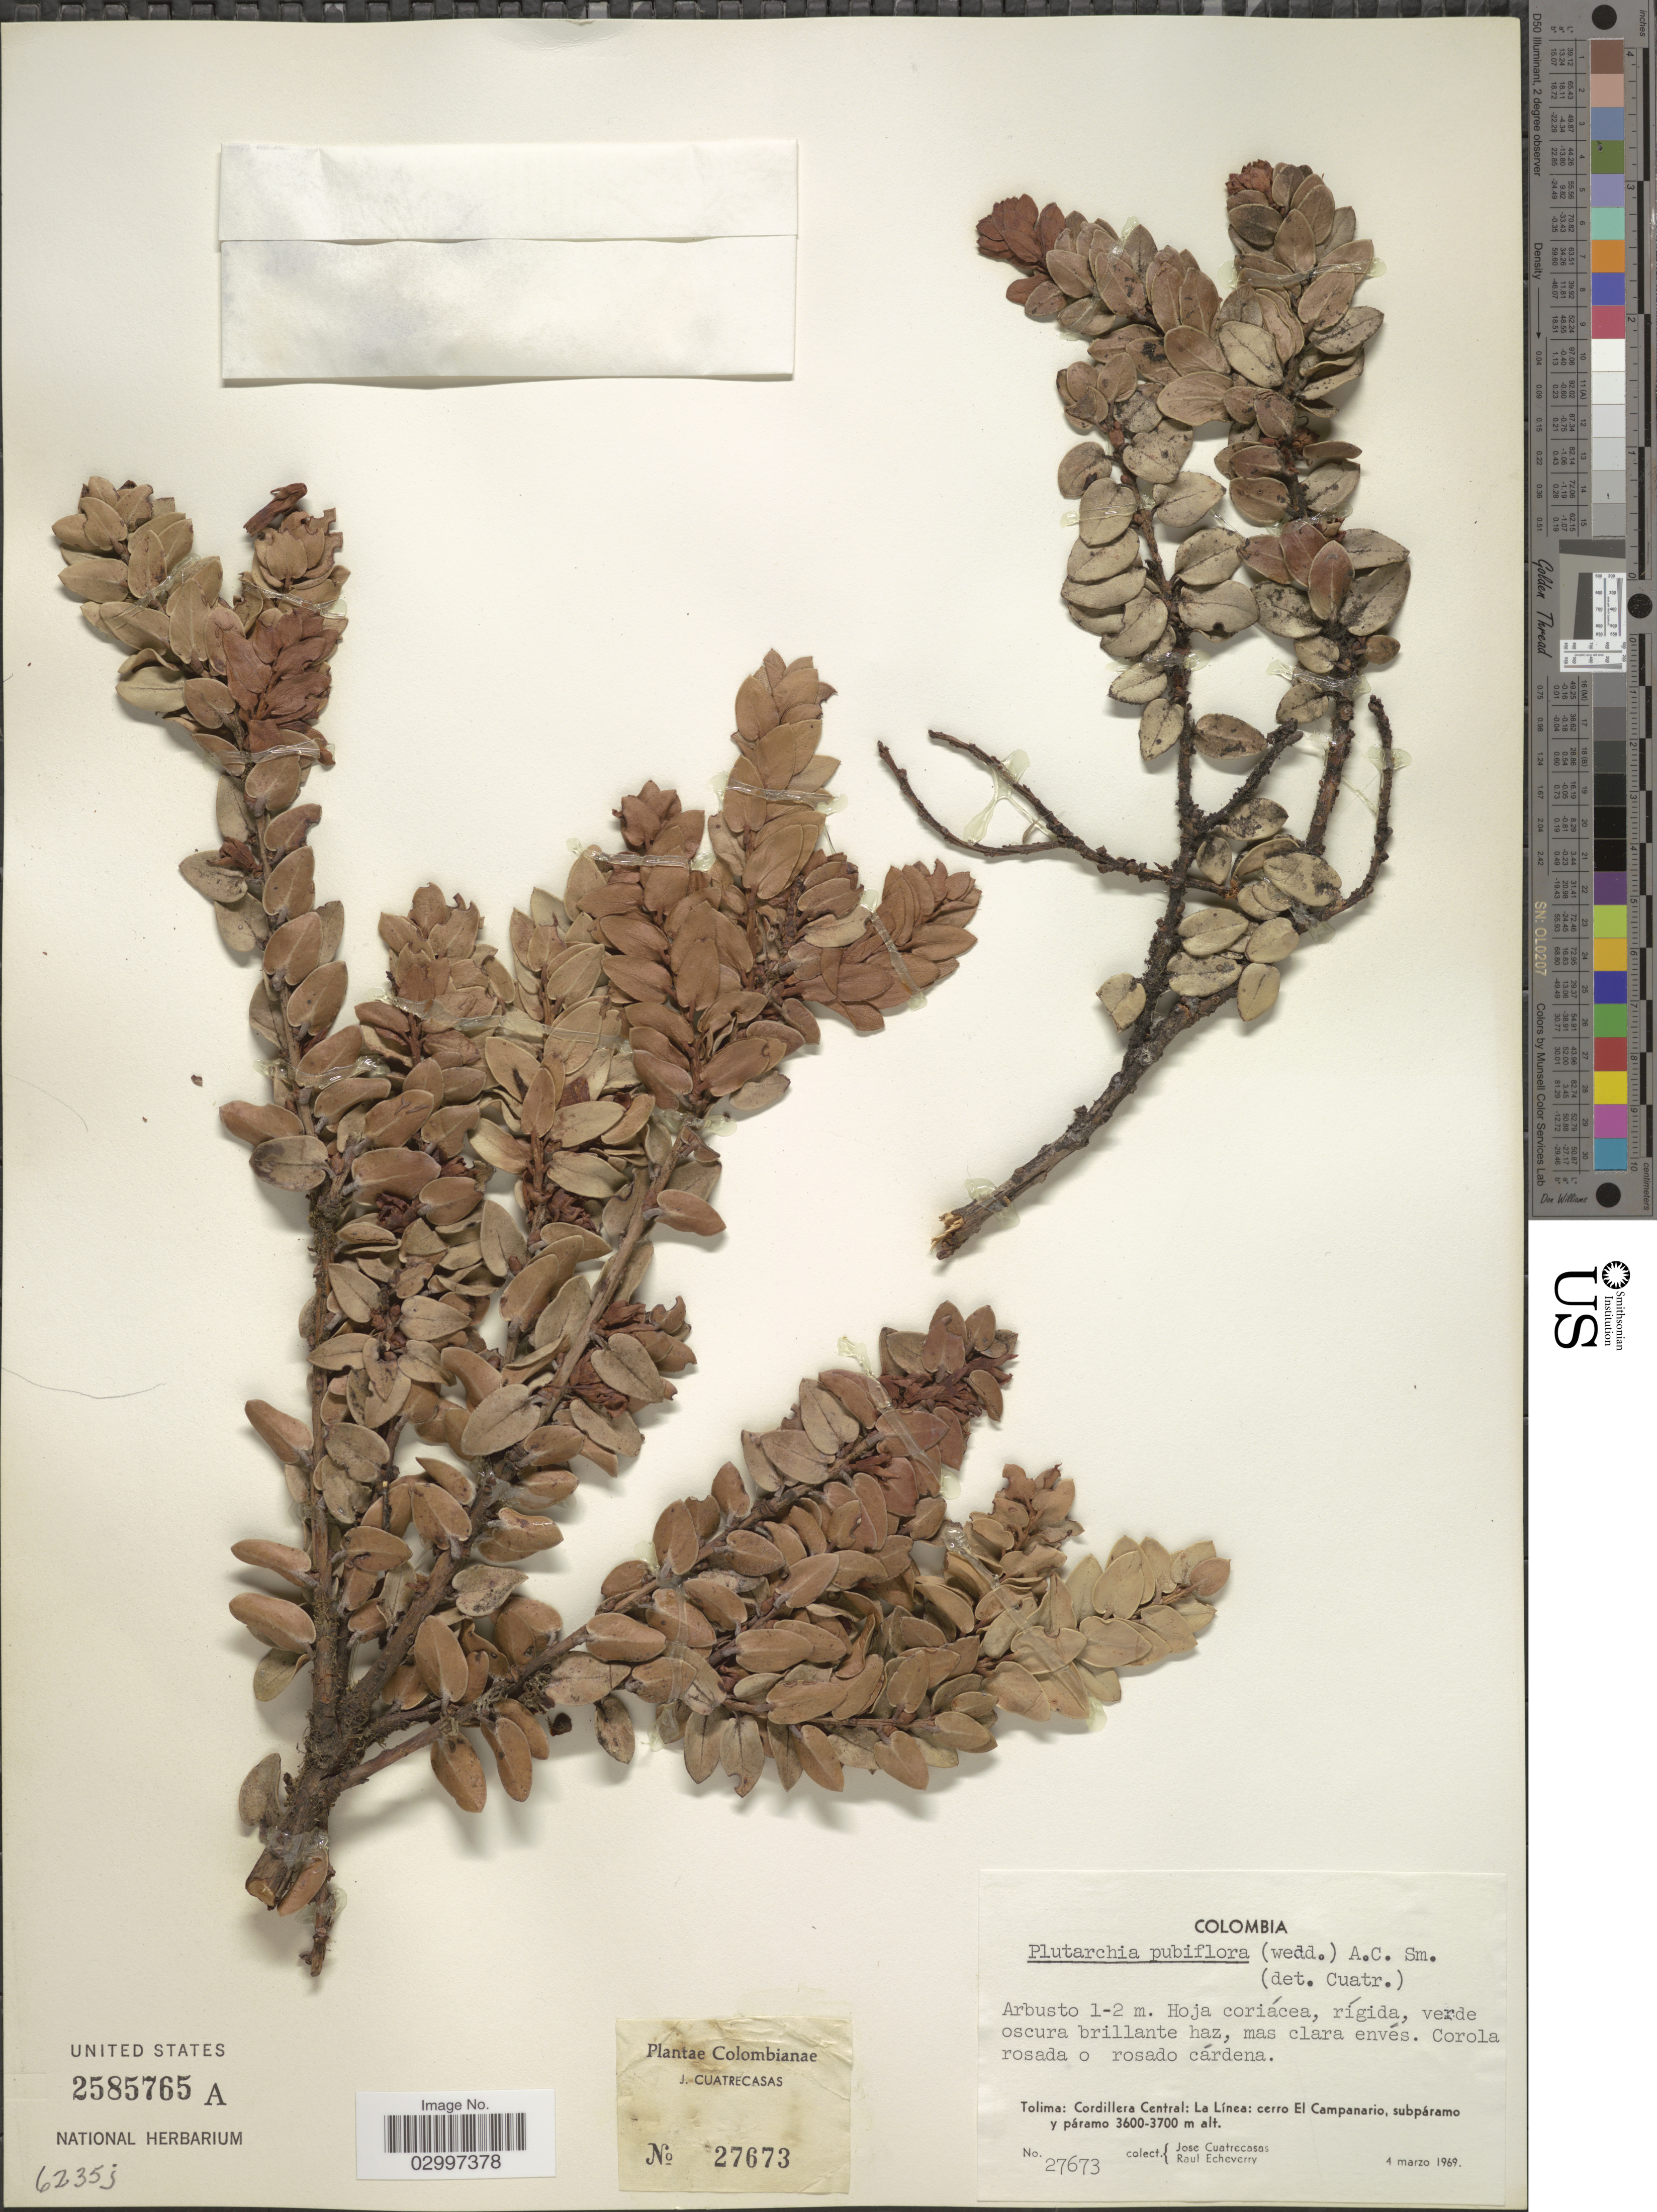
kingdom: Plantae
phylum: Tracheophyta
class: Magnoliopsida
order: Ericales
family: Ericaceae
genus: Plutarchia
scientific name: Plutarchia pubiflora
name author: (Wedd.) A.C. Sm.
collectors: J. Cuatrecasas & R. Echeverry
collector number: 27673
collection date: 1969-03-04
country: Colombia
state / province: Tolima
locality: Cordillera Central: La Línea: cerro El Campanario, subpáramo y páramo.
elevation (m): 3600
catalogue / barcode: US 2585765A